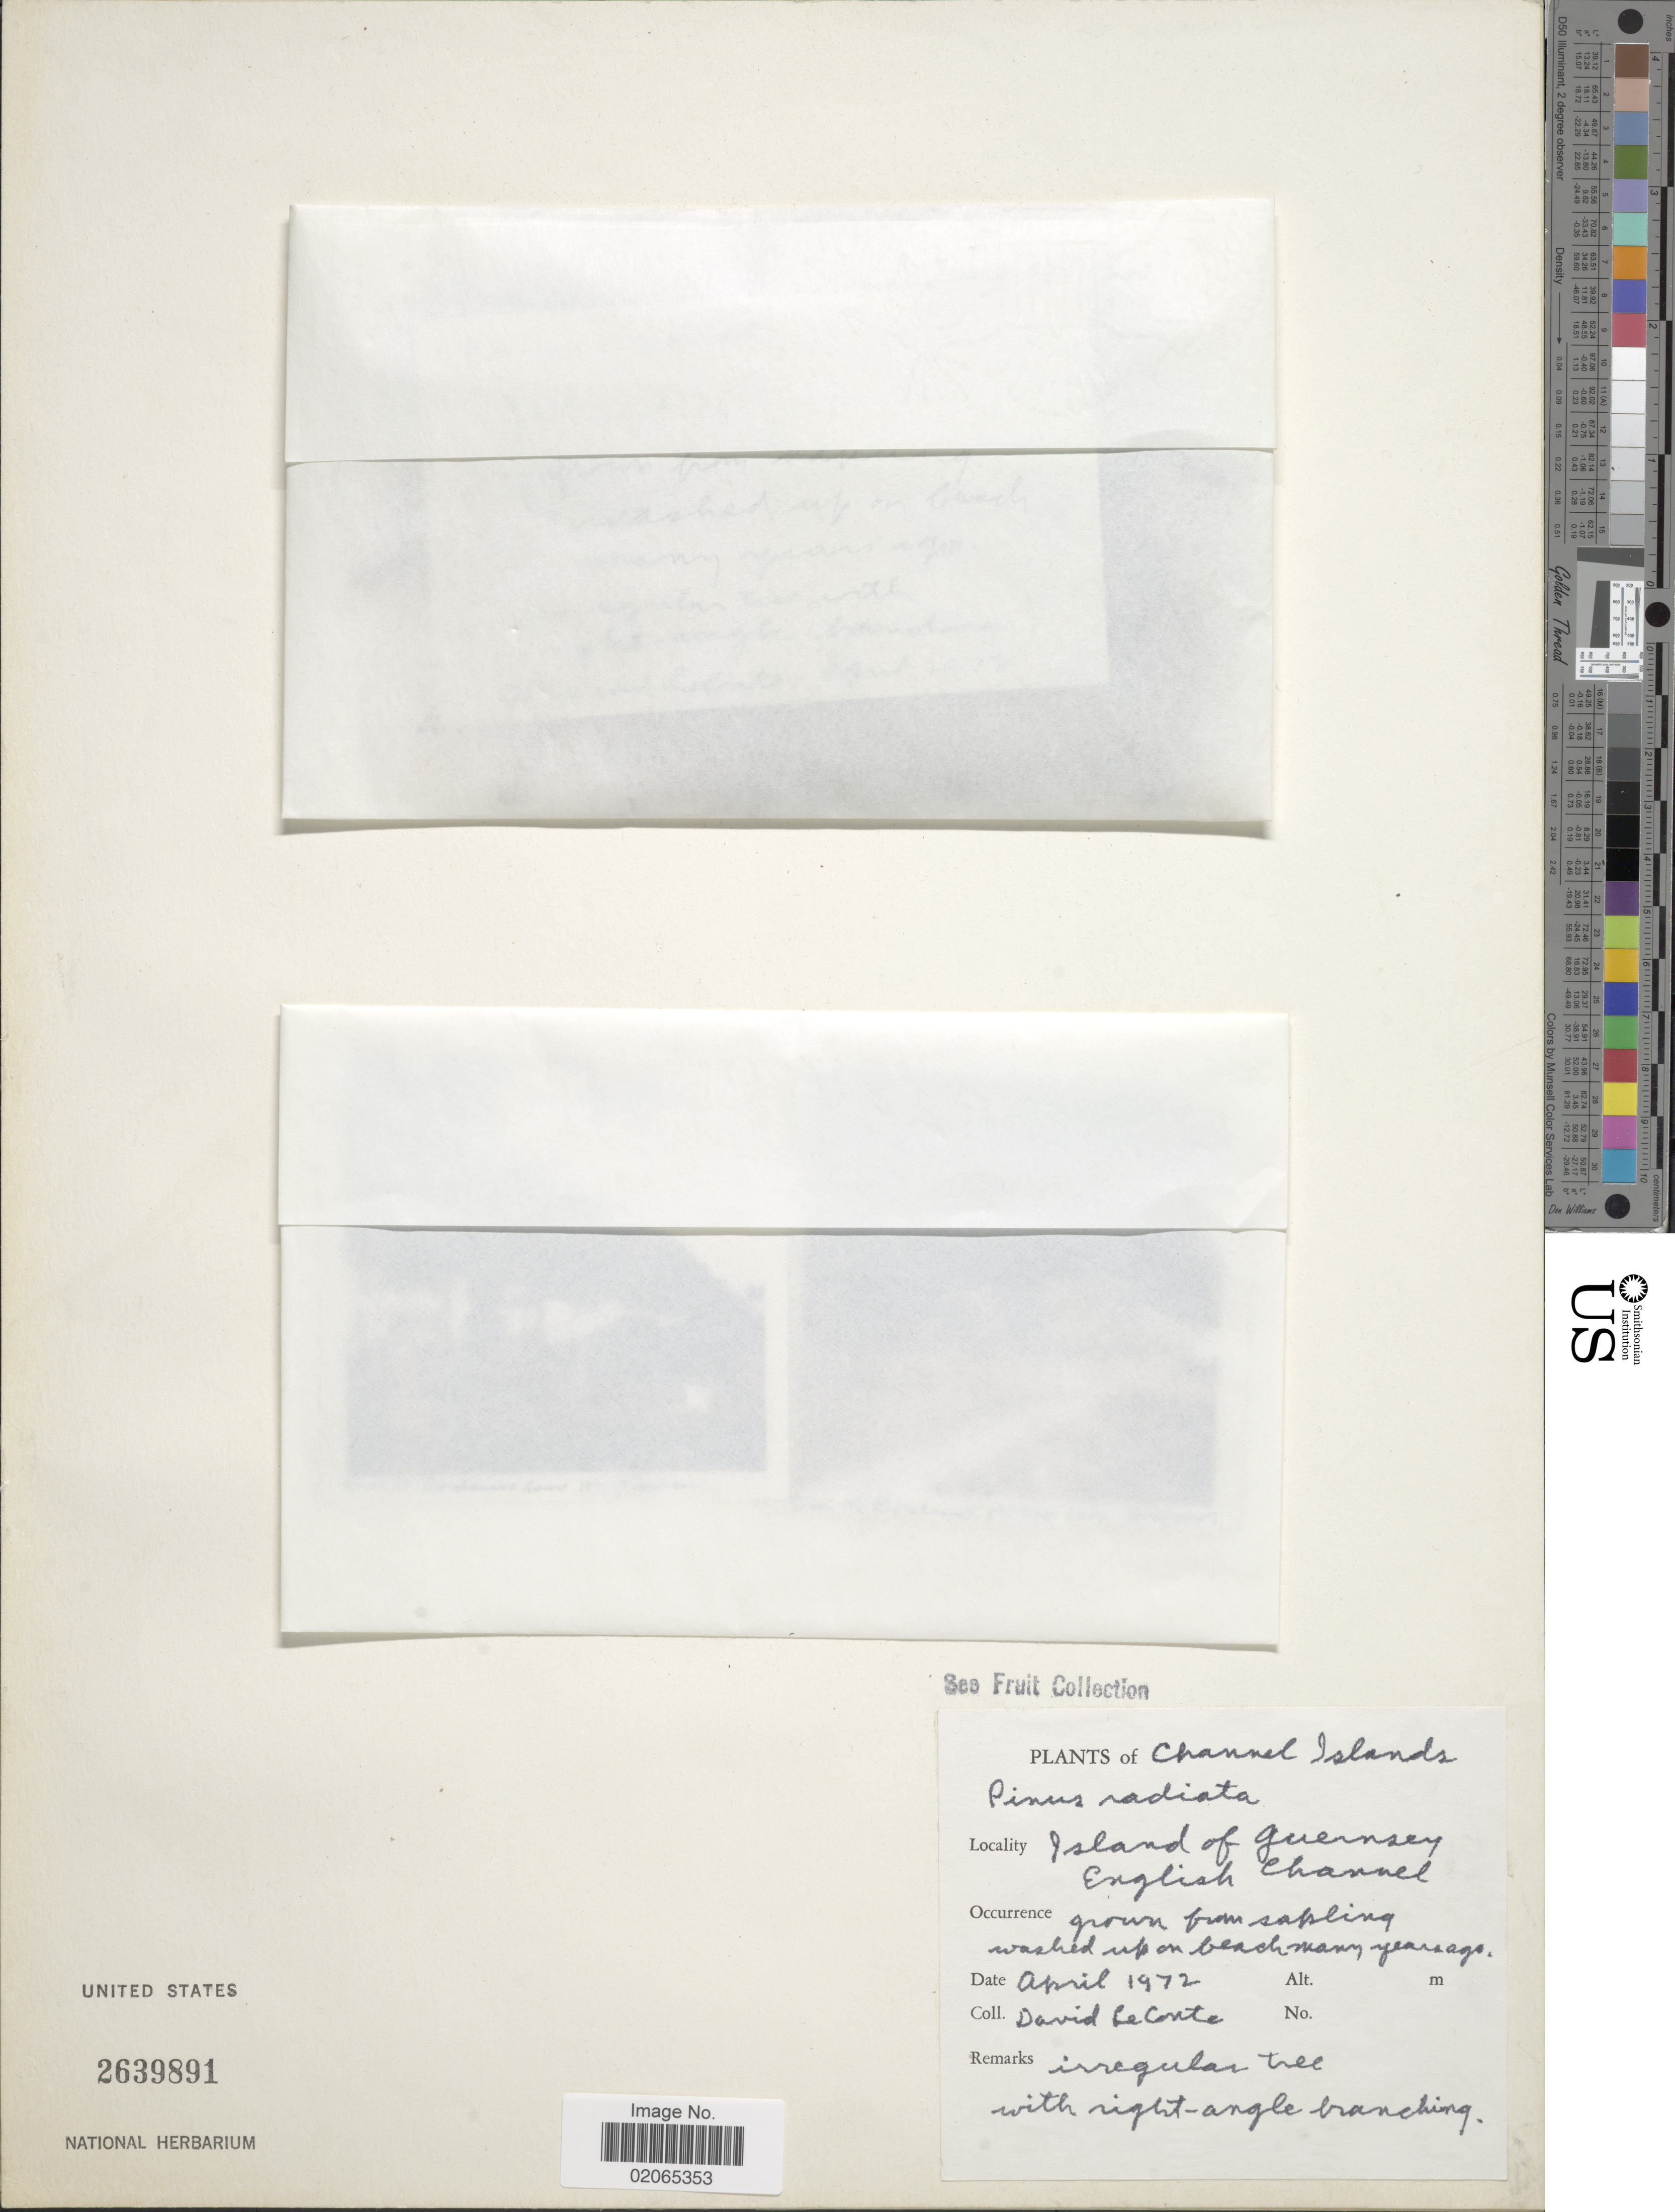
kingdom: Plantae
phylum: Tracheophyta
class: Pinopsida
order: Pinales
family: Pinaceae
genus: Pinus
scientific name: Pinus radiata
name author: D. Don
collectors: D. Le Conte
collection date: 1972-04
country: United Kingdom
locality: Island o Guernsey. English Channel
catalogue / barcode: US 2639891